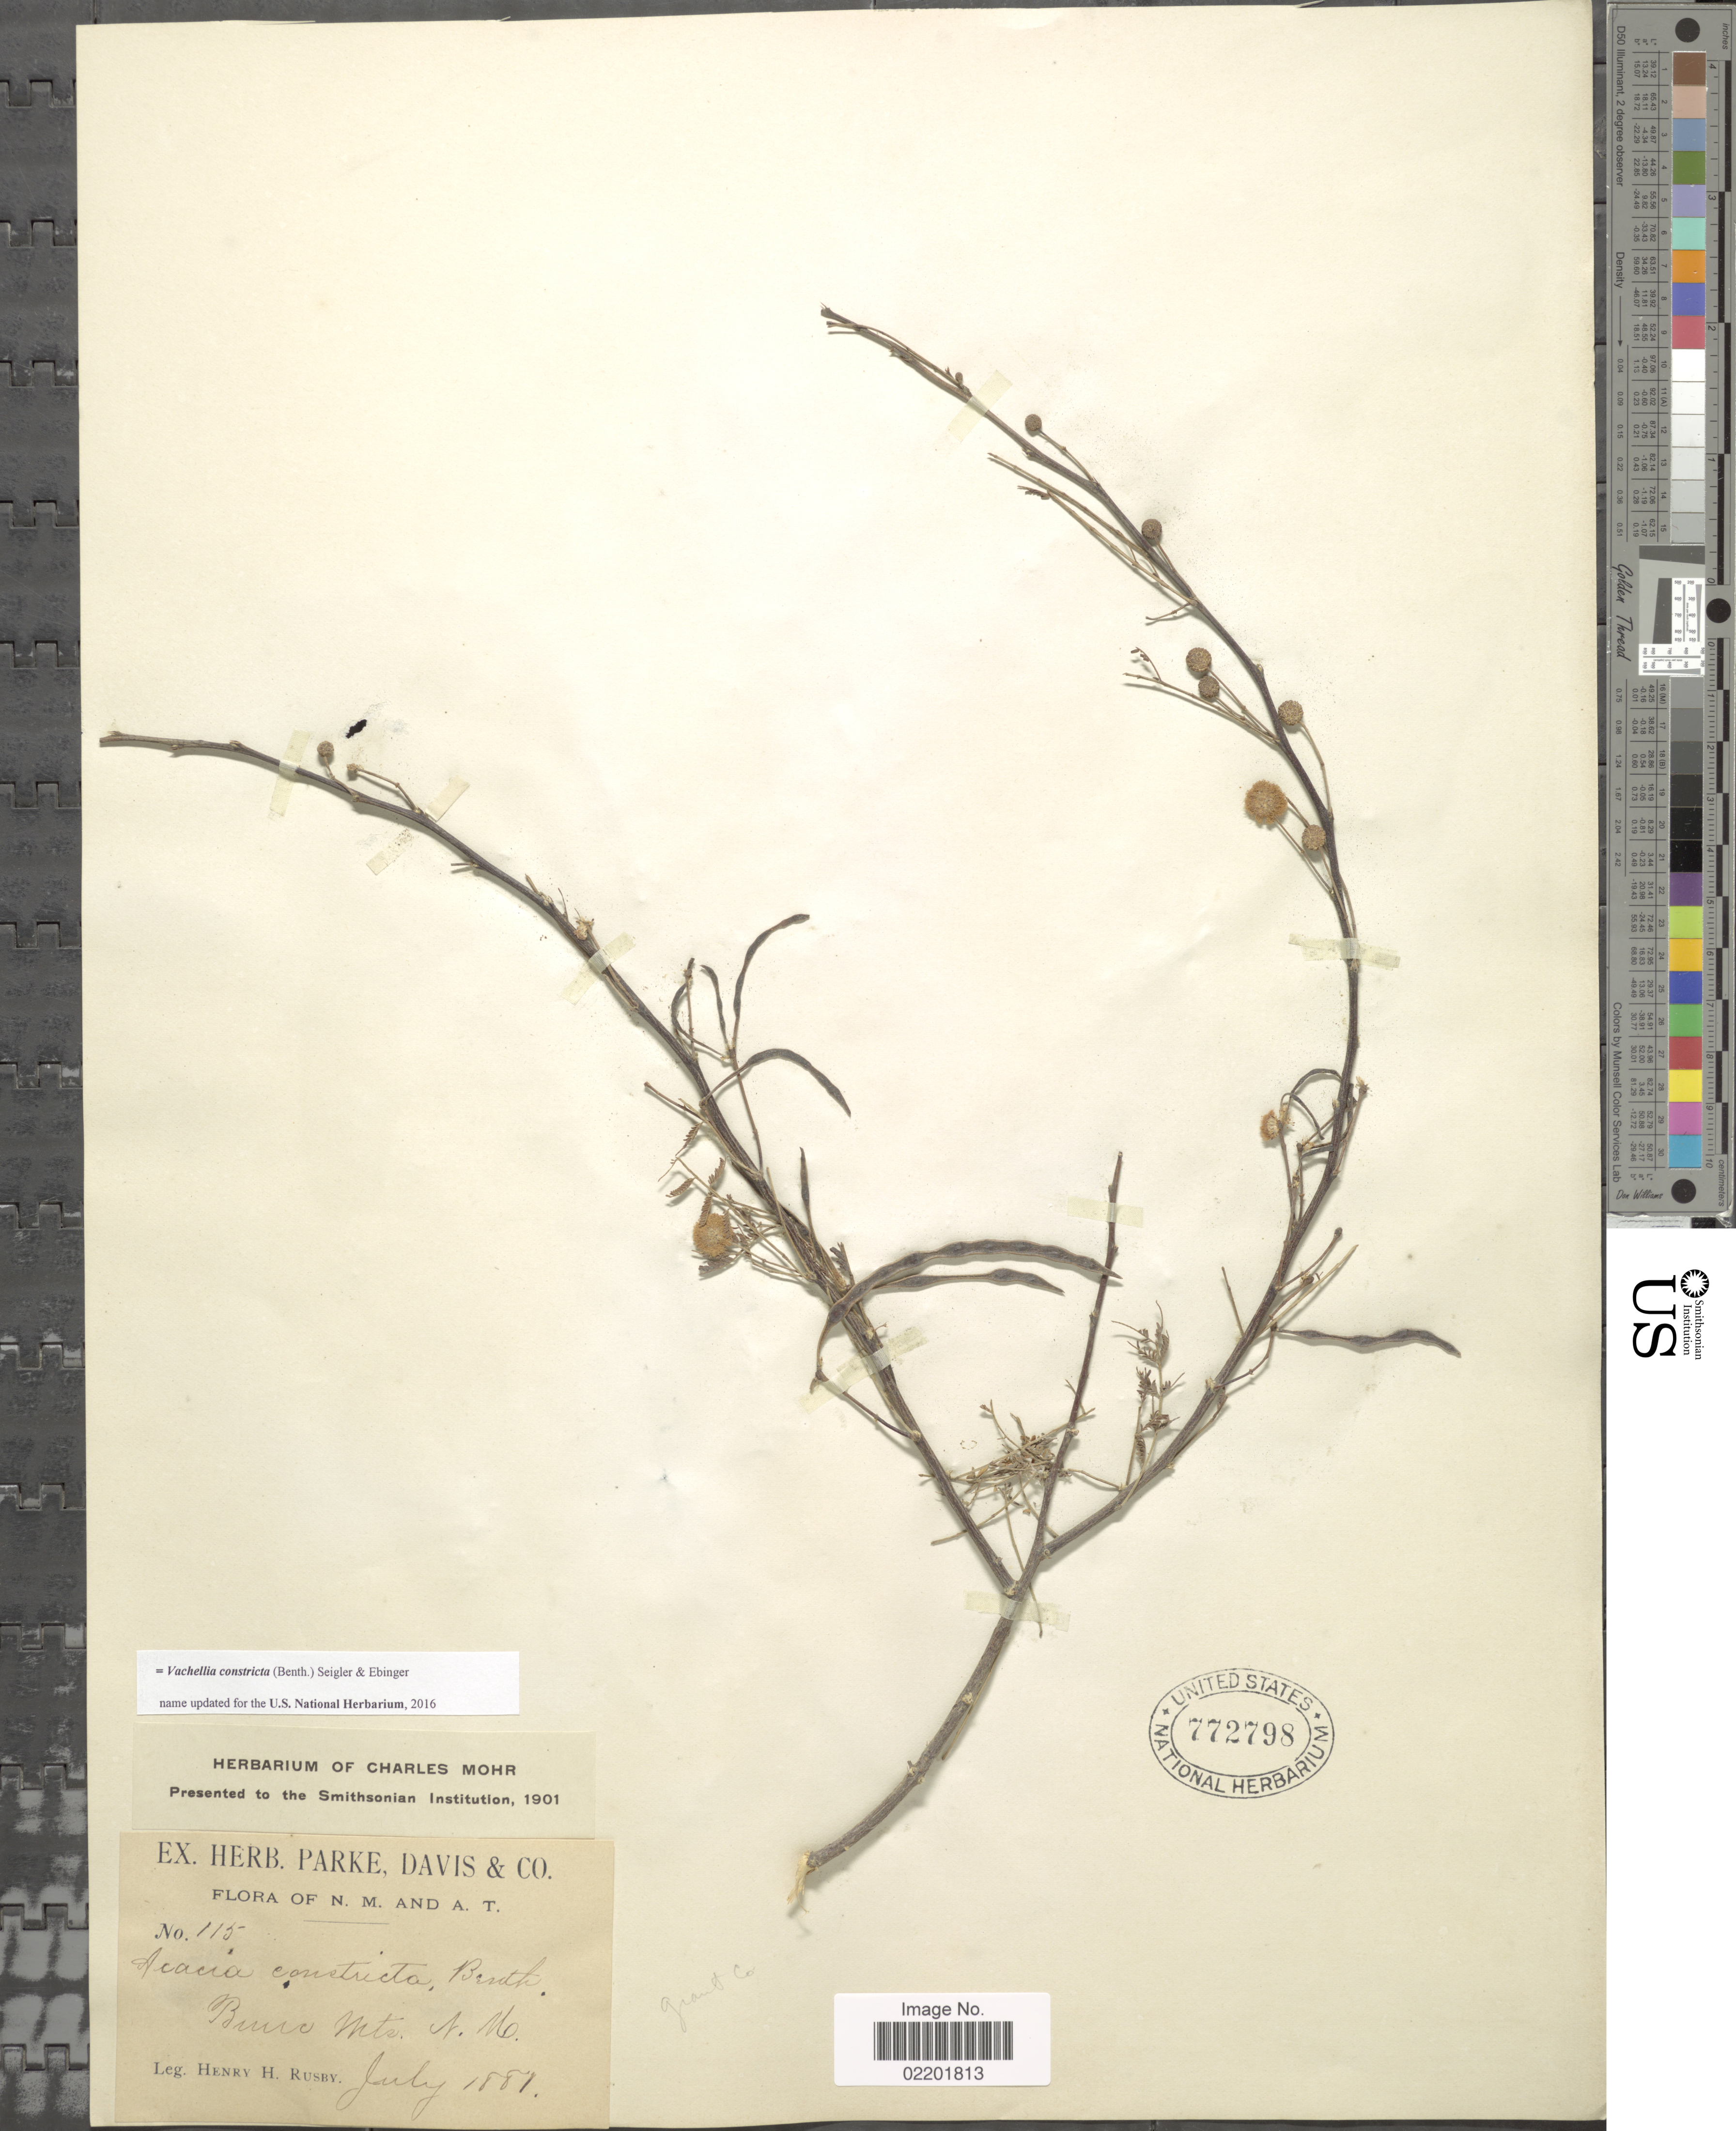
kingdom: Plantae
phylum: Tracheophyta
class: Magnoliopsida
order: Fabales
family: Fabaceae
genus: Vachellia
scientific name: Vachellia constricta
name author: (Benth.) Seigler & Ebinger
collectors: H. H. Rusby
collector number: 115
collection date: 1881-07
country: United States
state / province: New Mexico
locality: Burro Mts., N. M.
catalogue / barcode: US 772798